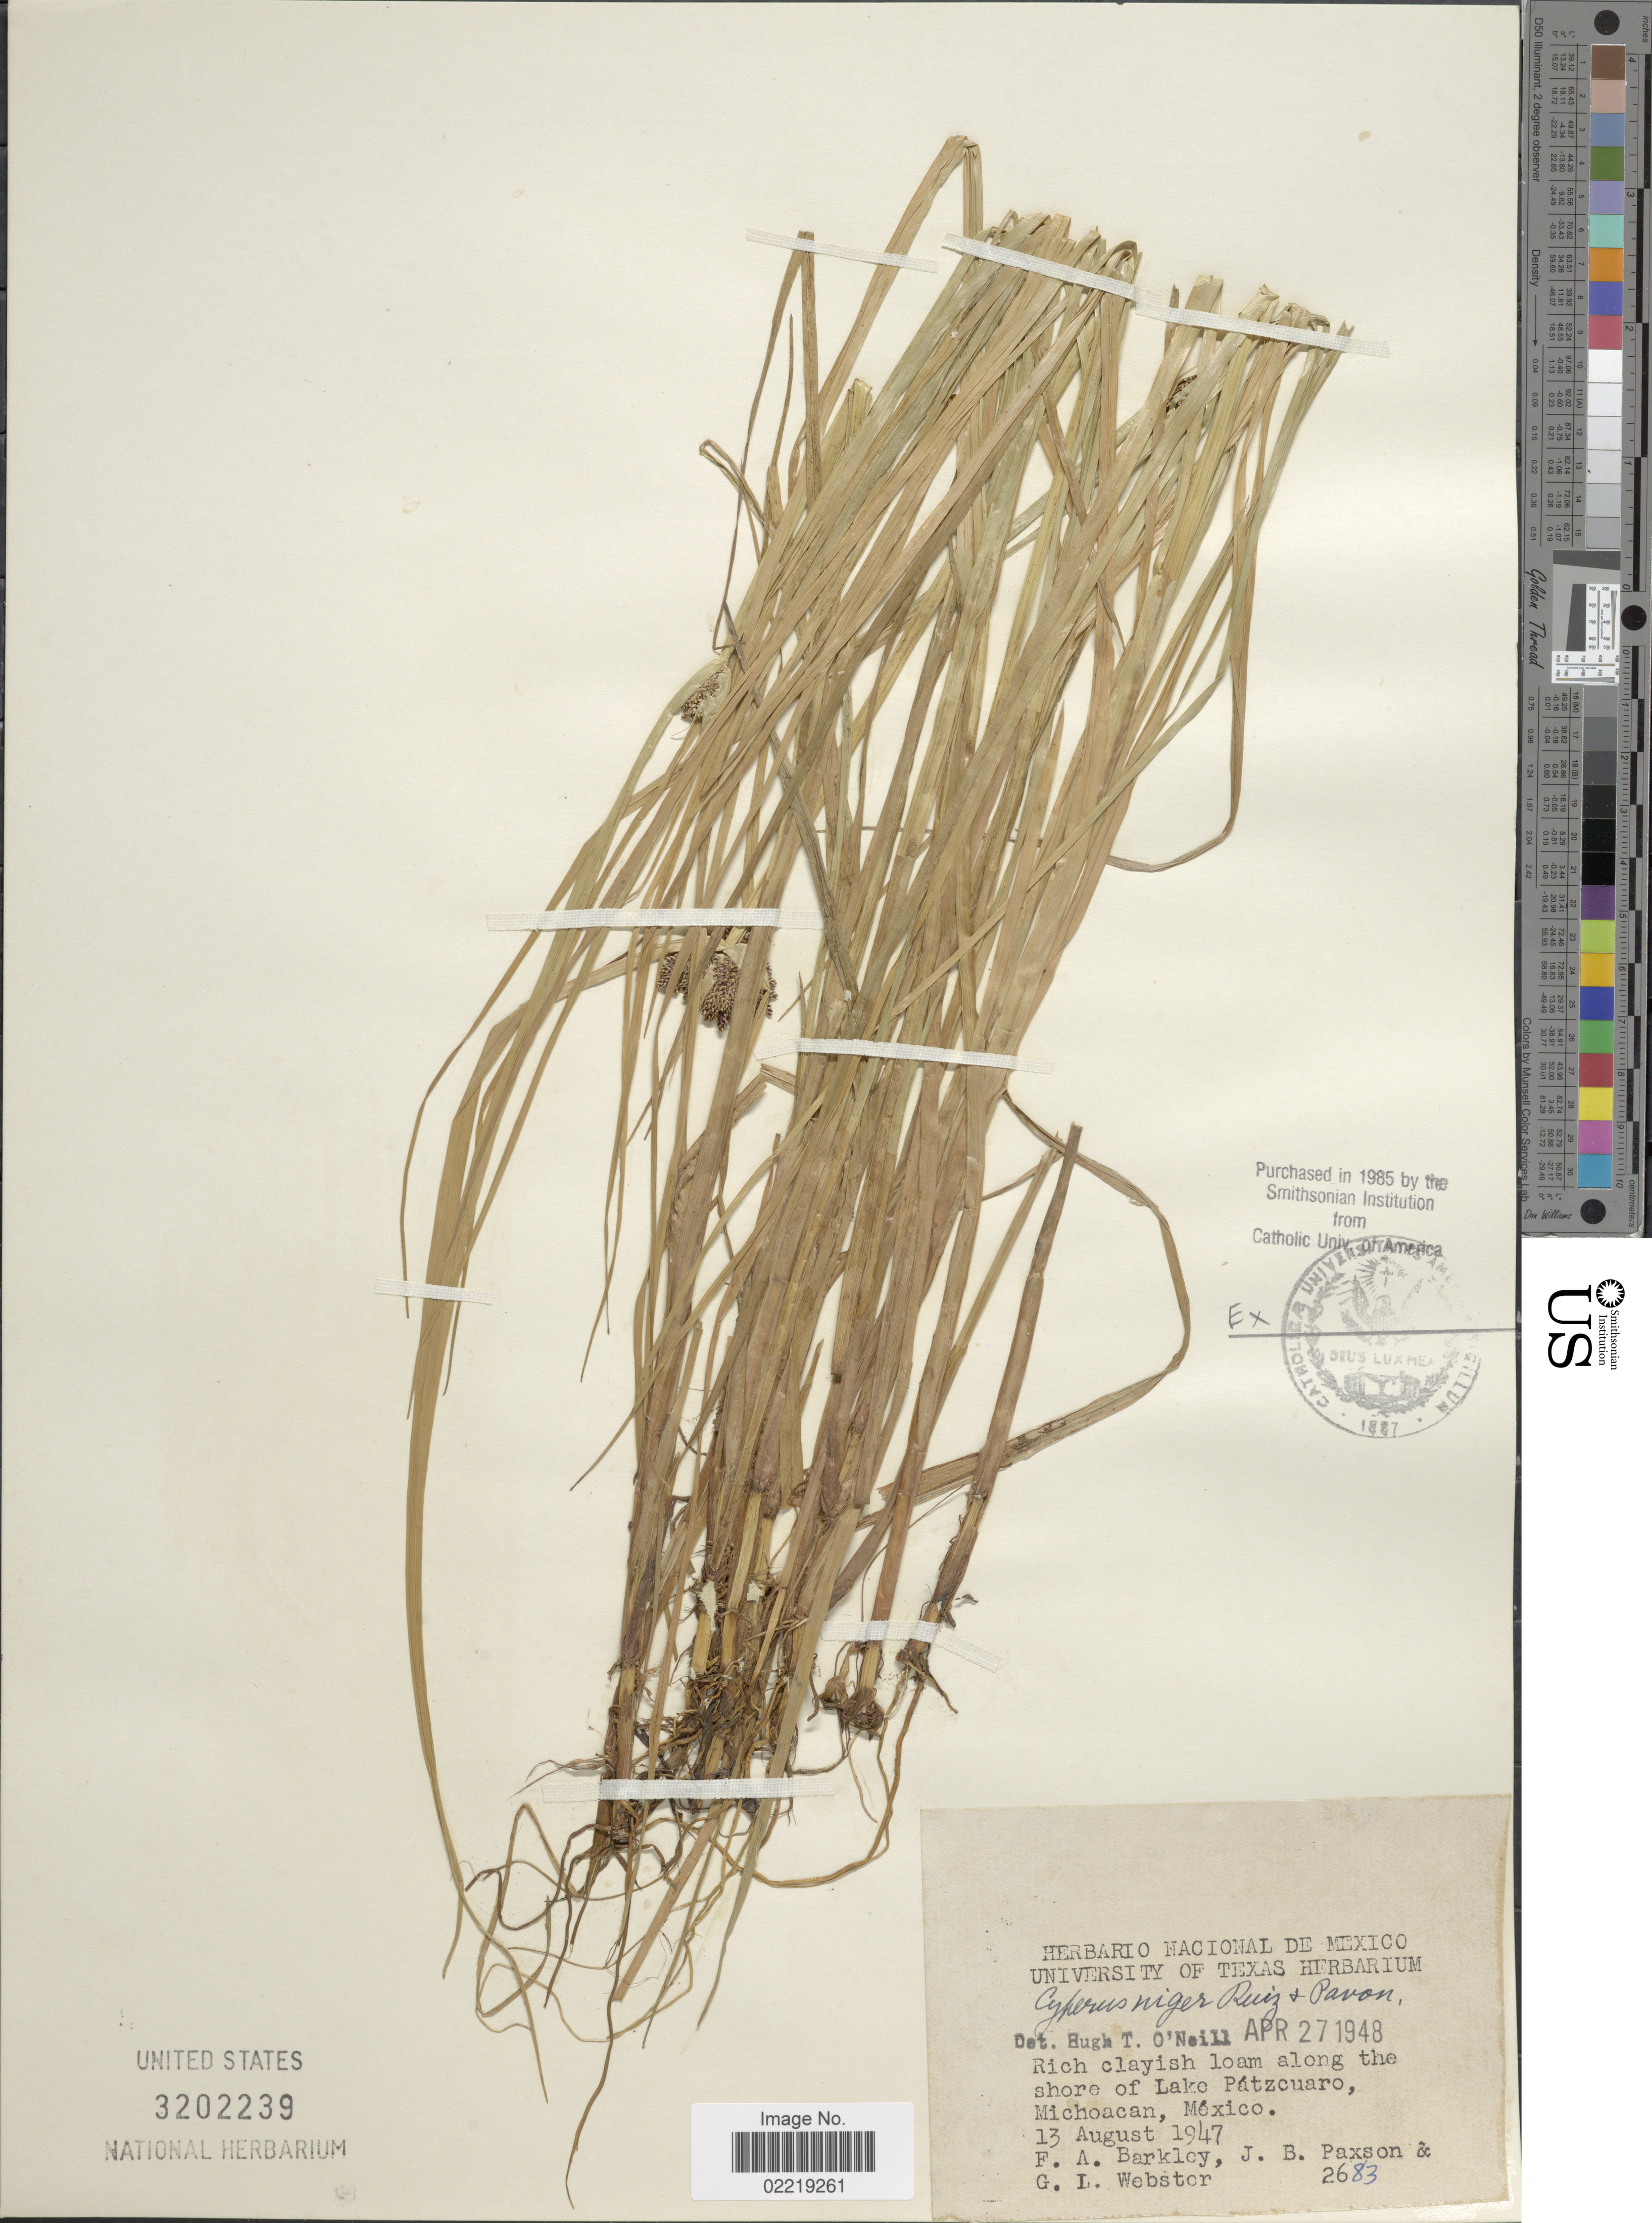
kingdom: Plantae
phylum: Tracheophyta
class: Liliopsida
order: Poales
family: Cyperaceae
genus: Cyperus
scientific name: Cyperus niger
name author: Ruiz & Pav.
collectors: F. A. Barkley, J. B. Paxson & G. L. Webster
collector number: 2683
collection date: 1947-08-13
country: Mexico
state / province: Michoacán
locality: Along the shore of Lake Patzcuaro, Michoacan, Mexico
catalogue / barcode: US 3202239